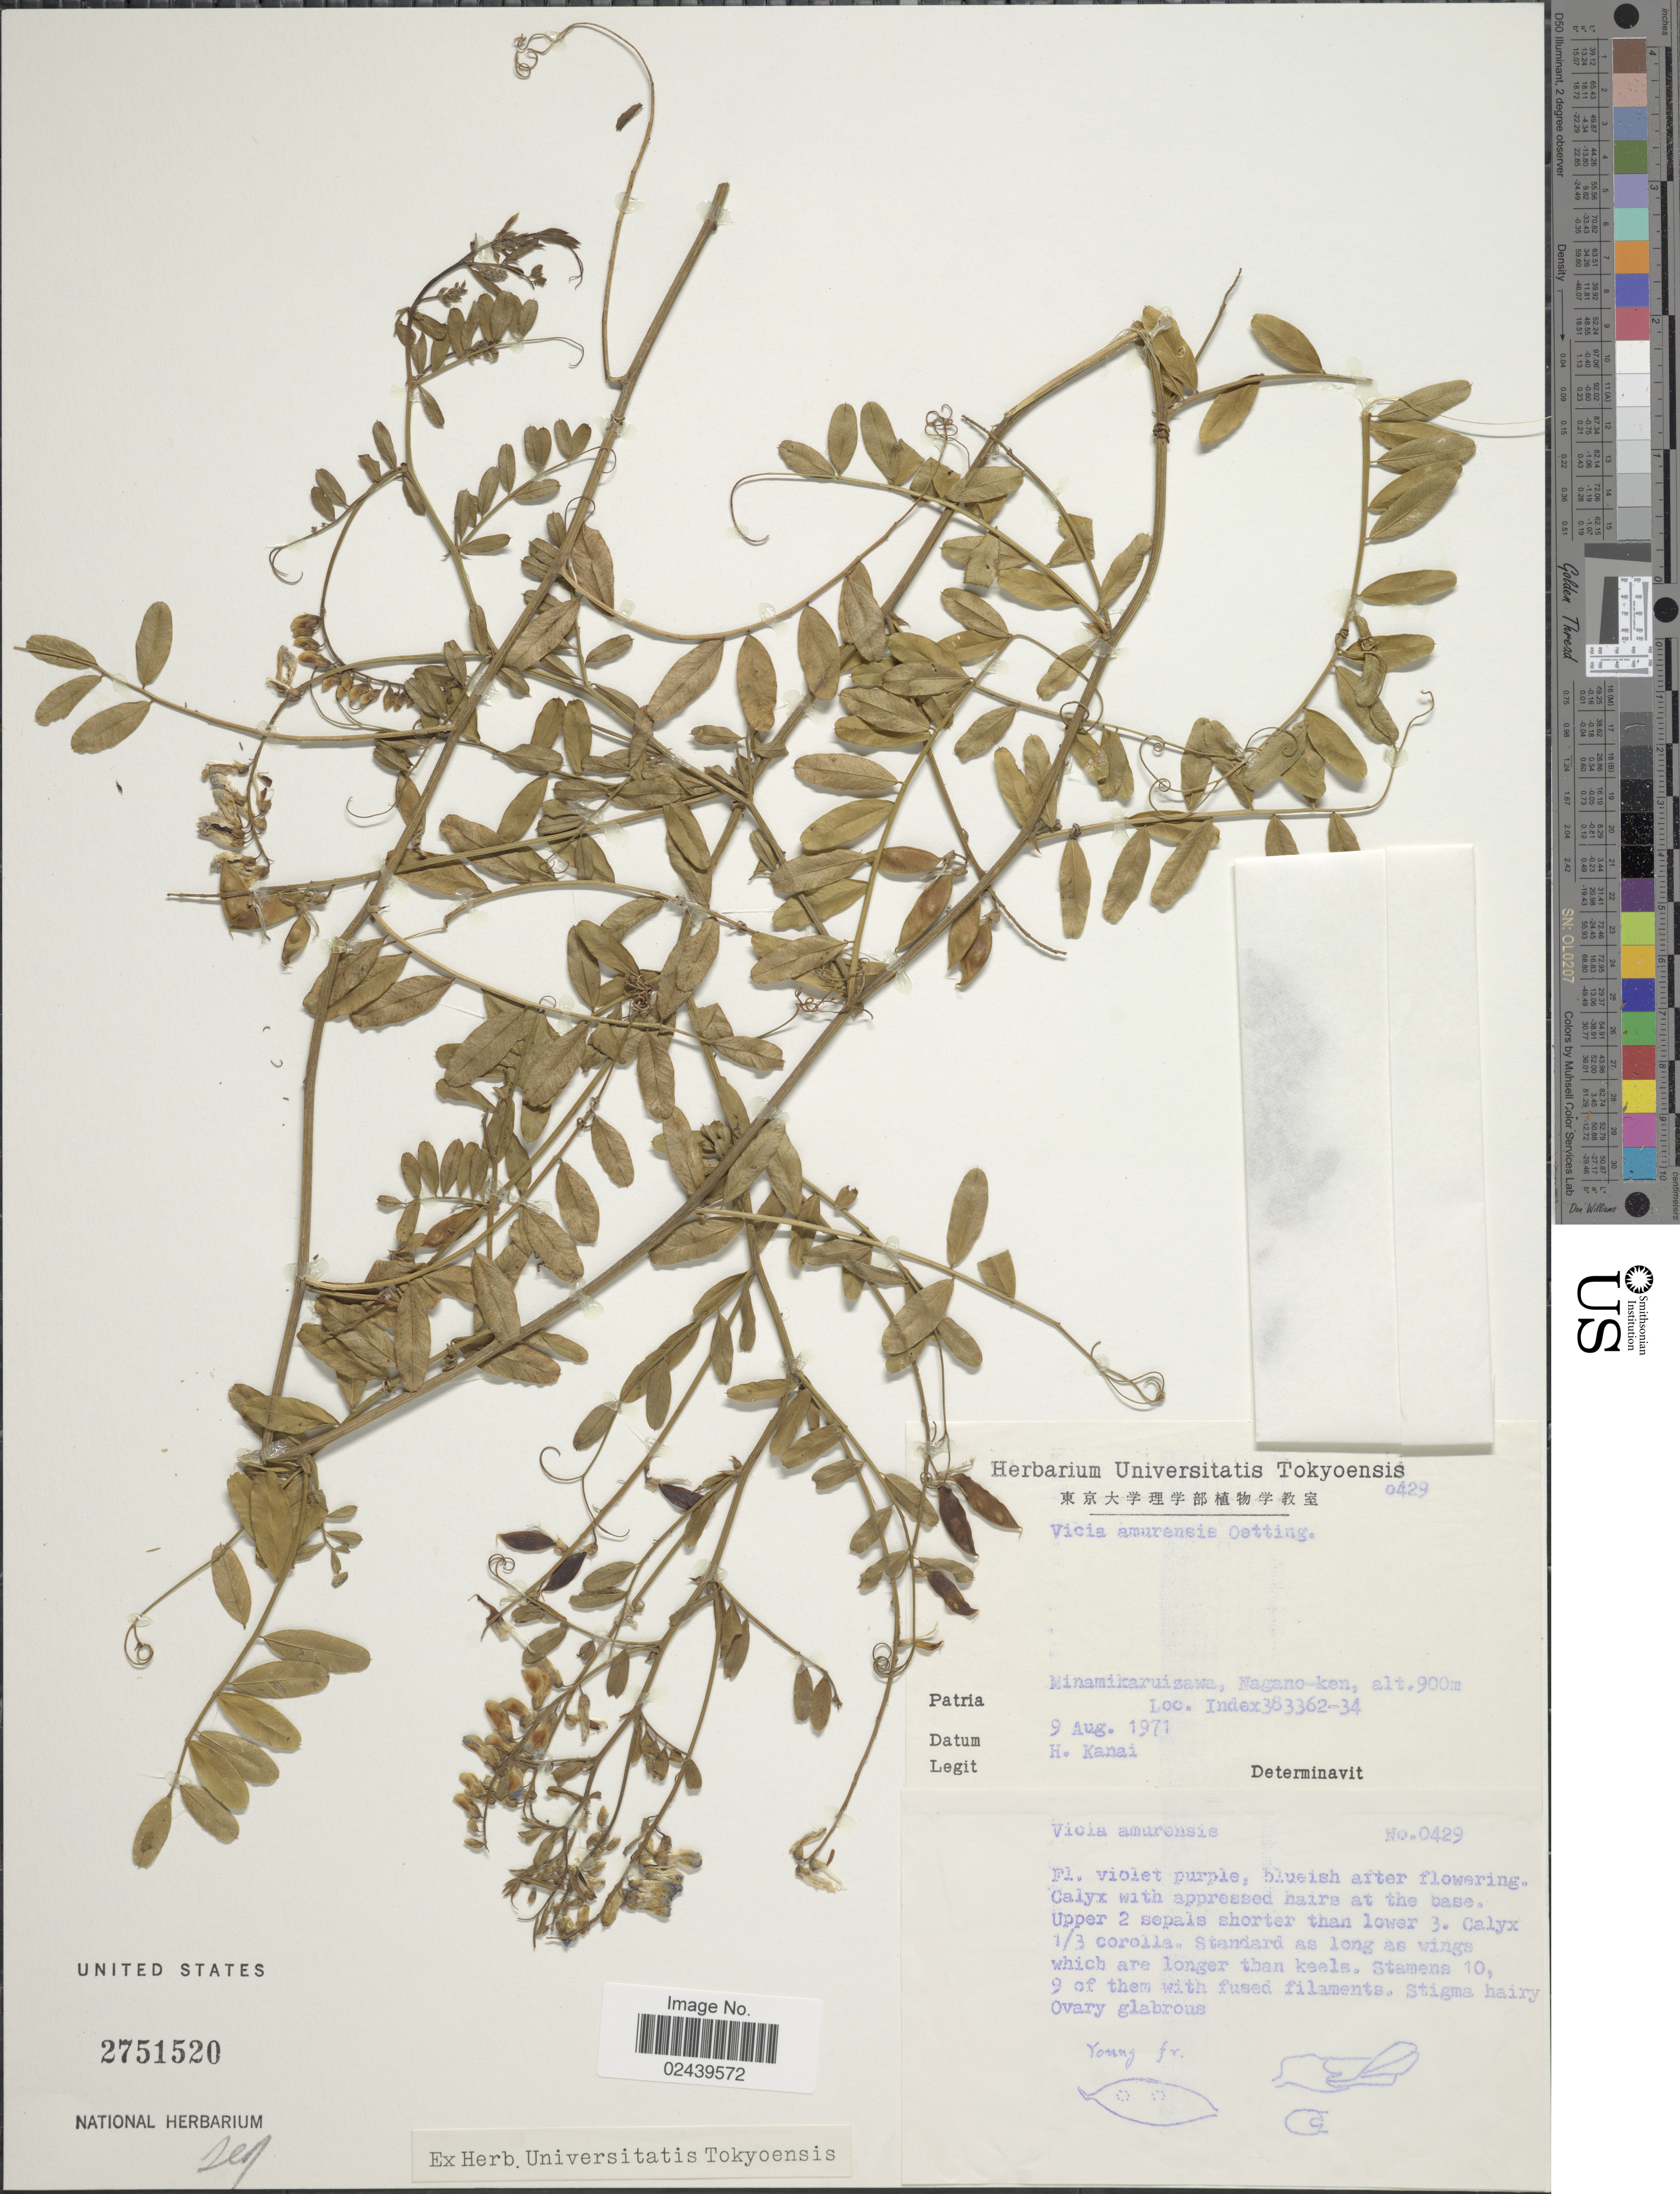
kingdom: Plantae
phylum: Tracheophyta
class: Magnoliopsida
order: Fabales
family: Fabaceae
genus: Vicia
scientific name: Vicia amurensis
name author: Oett.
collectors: H. Kanai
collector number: o429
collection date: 1971-08-09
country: Japan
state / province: Nagano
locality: Minamikaruizawa, Nagano-ken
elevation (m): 900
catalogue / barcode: US 2751520